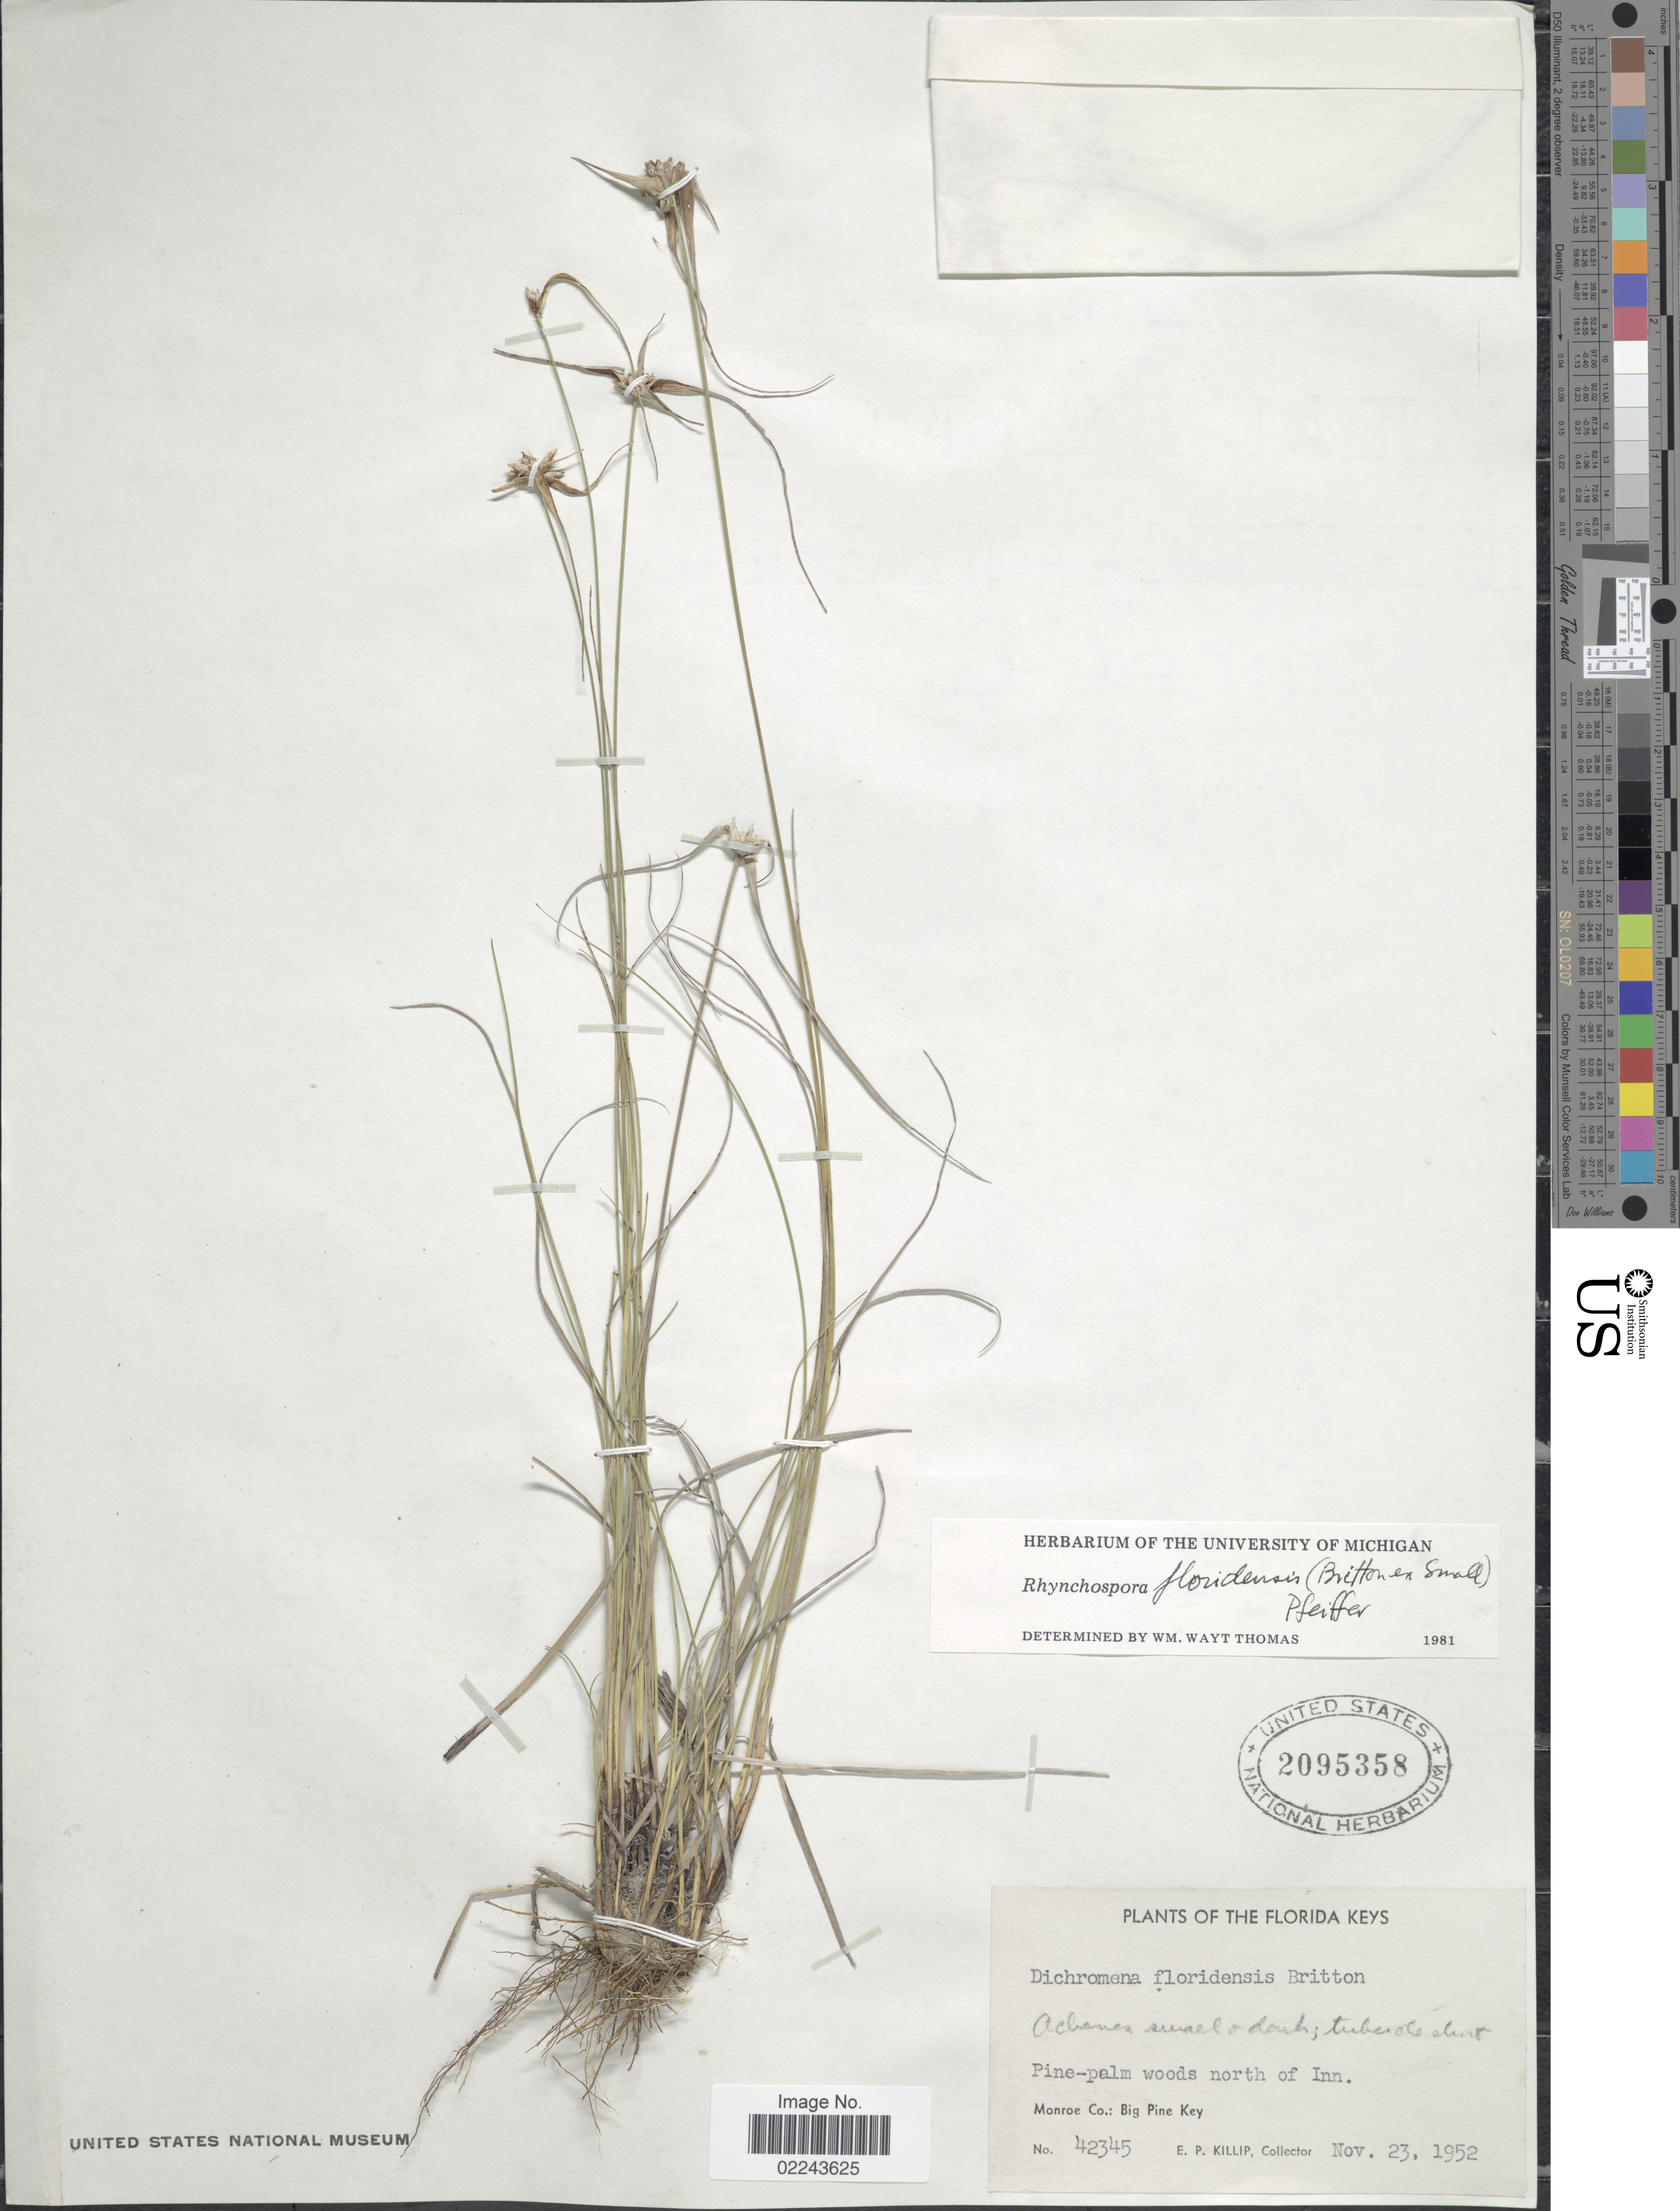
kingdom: Plantae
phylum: Tracheophyta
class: Liliopsida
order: Poales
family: Cyperaceae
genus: Rhynchospora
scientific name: Rhynchospora floridensis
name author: (Britton ex Small) H. Pfeiff.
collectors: E. P. Killip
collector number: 42345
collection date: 1952-11-23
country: United States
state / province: Florida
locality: The Florida Keys, north of Inn, Monroe Co, Big Pine Key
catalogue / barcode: US 2095358